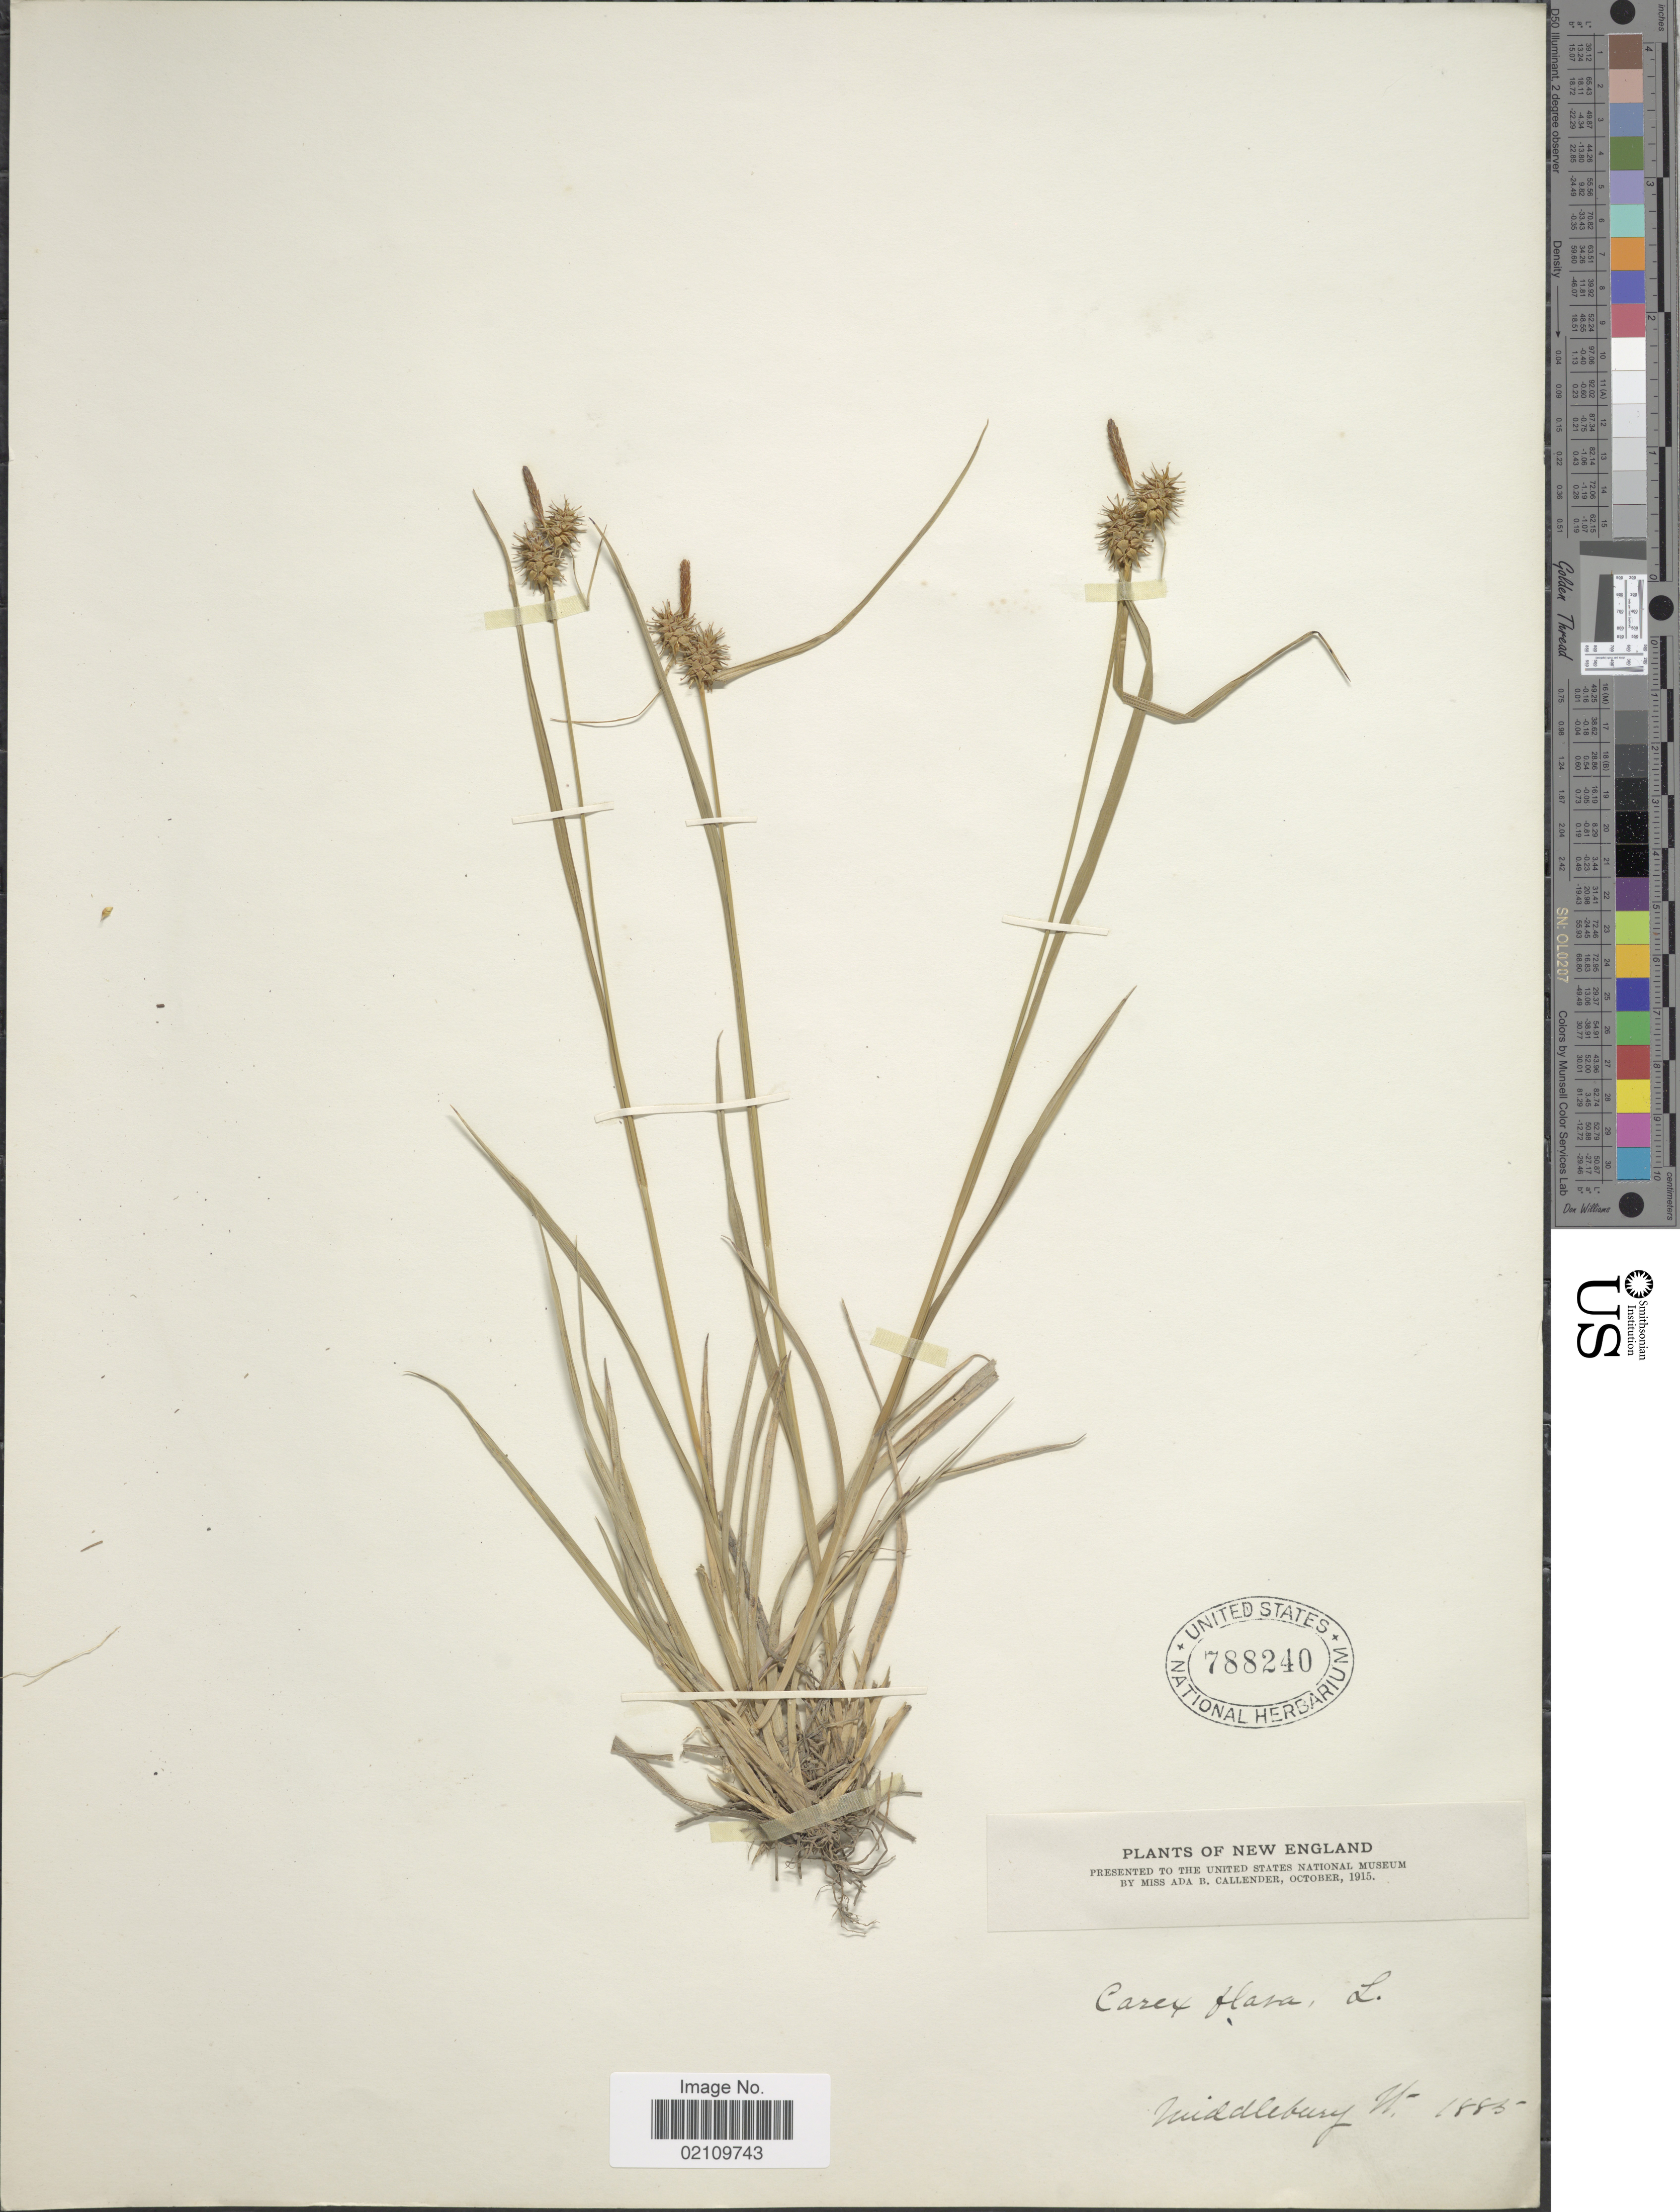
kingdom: Plantae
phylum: Tracheophyta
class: Liliopsida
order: Poales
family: Cyperaceae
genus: Carex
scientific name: Carex flava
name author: L.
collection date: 1885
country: United States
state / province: Vermont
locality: New England. Middlebury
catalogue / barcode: US 788240